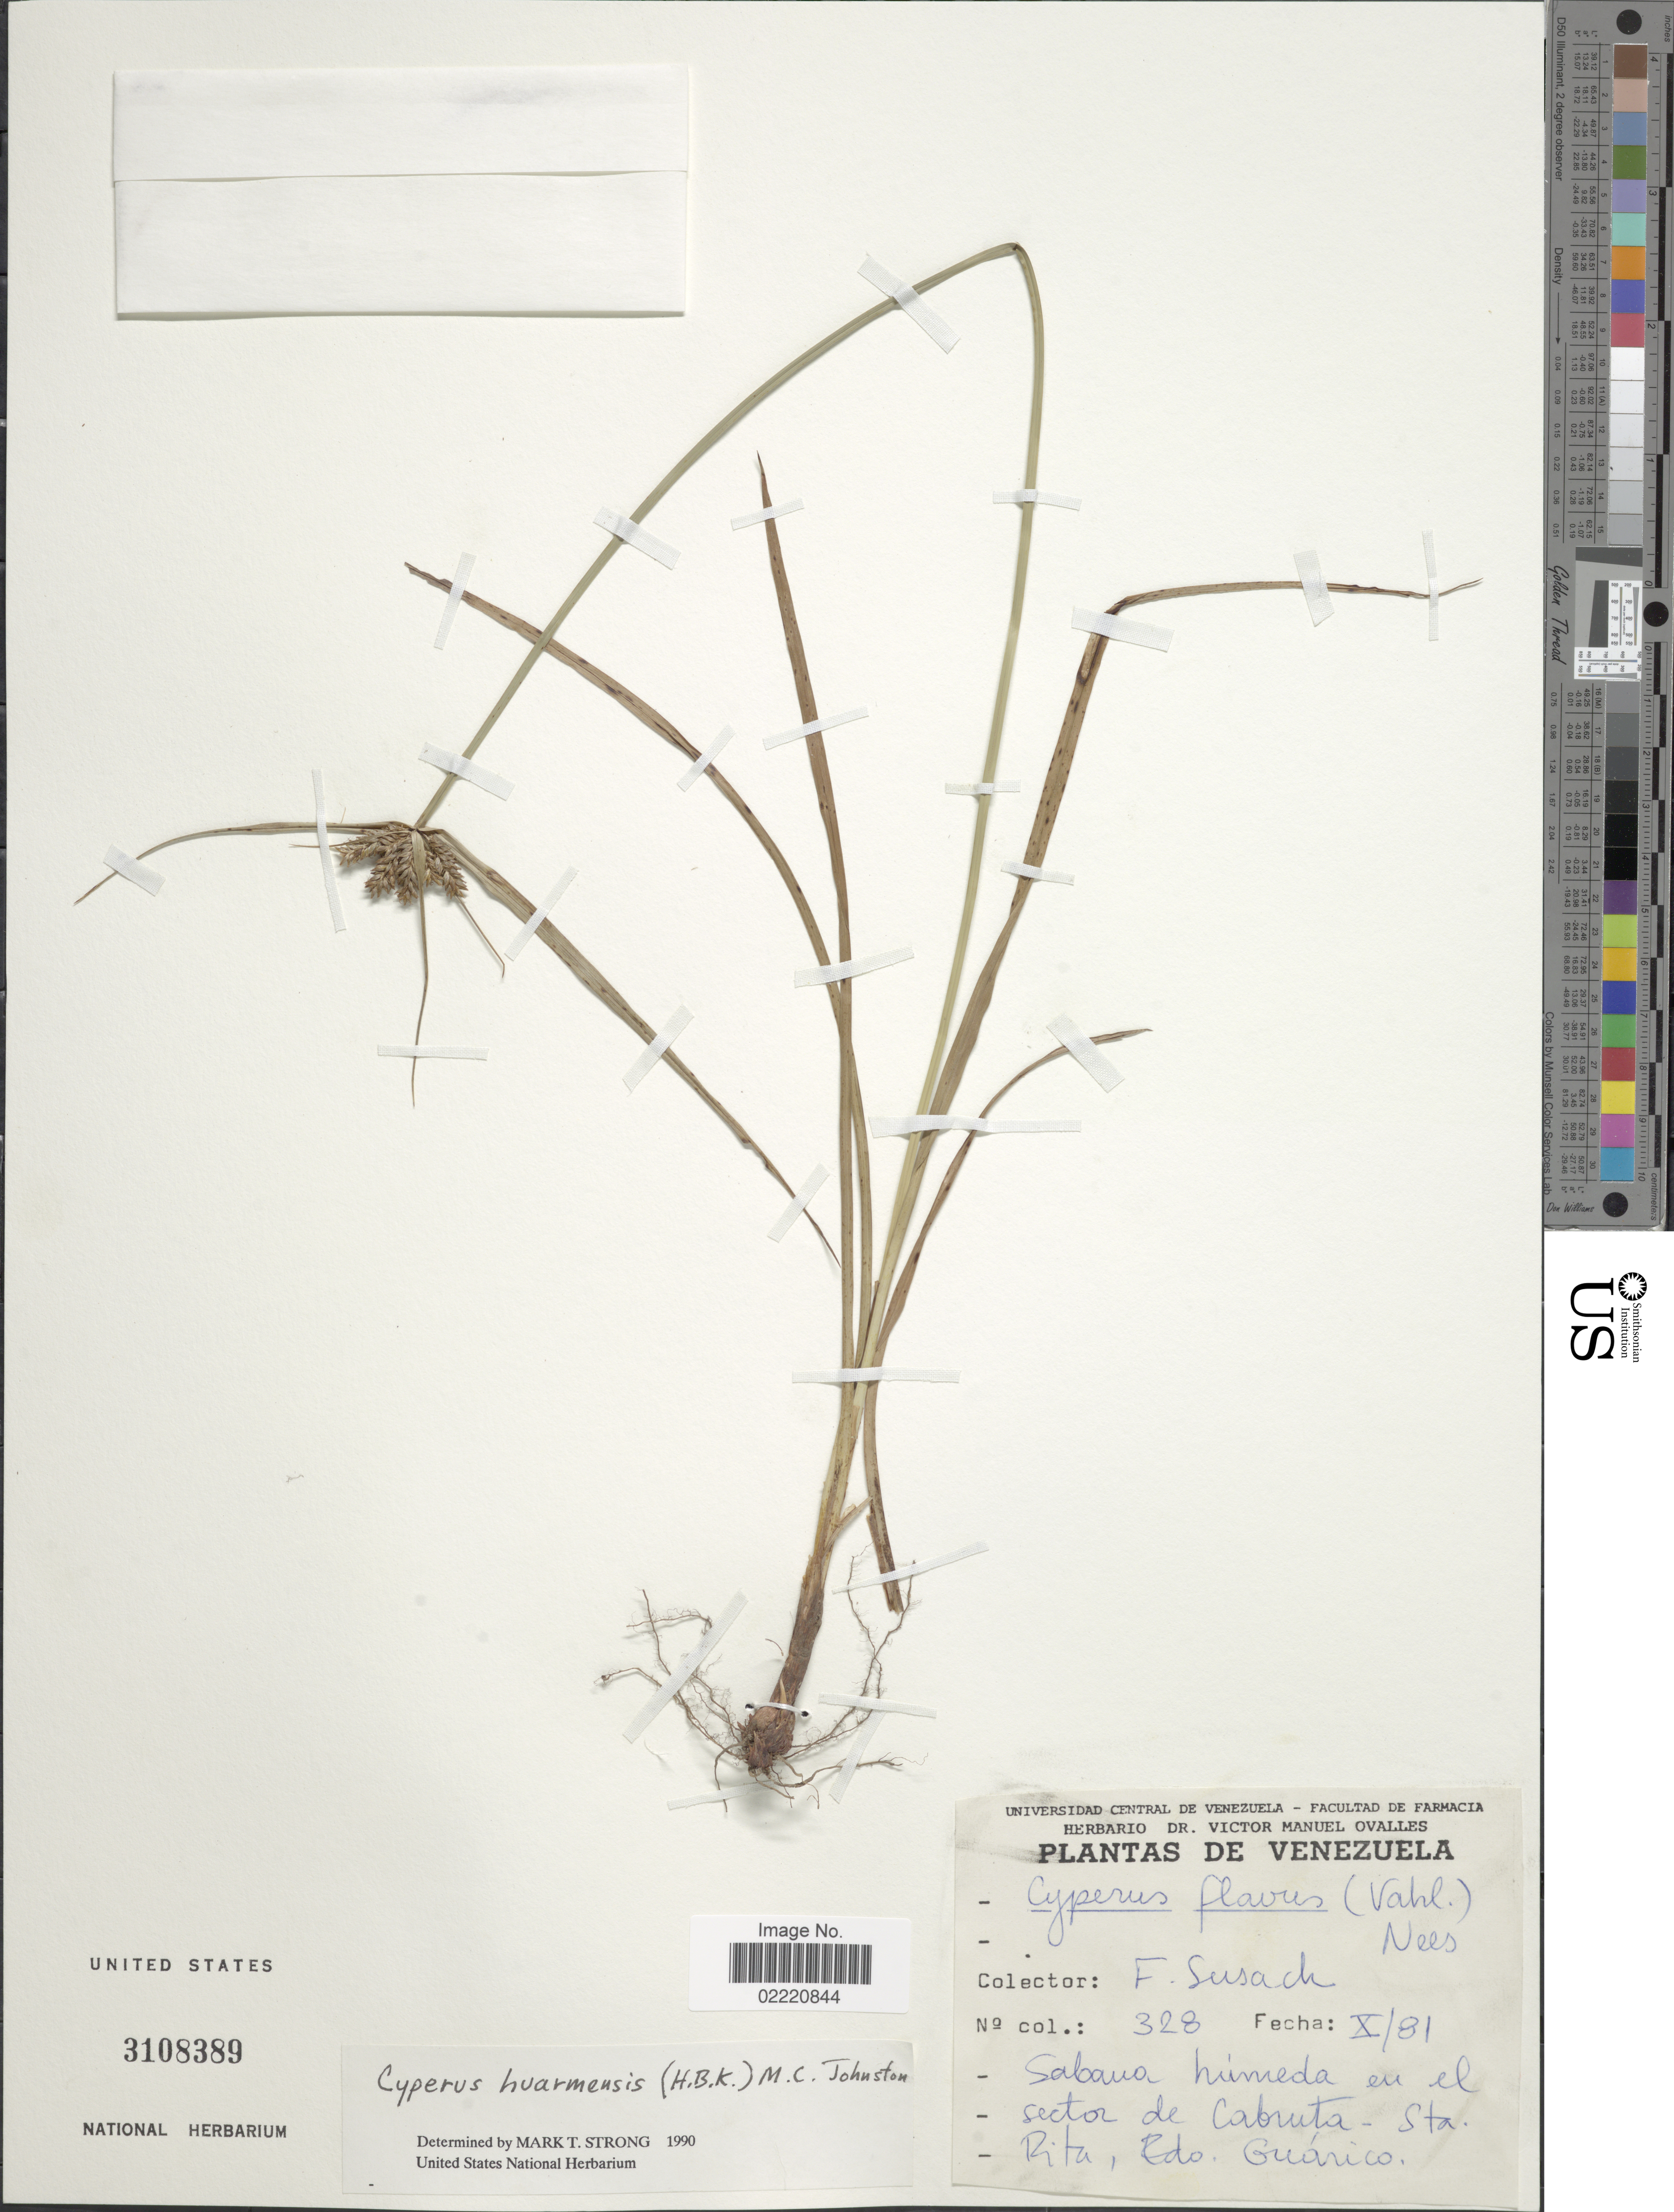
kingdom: Plantae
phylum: Tracheophyta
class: Liliopsida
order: Poales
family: Cyperaceae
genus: Cyperus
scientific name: Cyperus aggregatus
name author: (Willd.) Endl.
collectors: F. Susach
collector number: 328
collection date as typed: Transcribed d/m/y: /10/81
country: Venezuela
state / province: Guárico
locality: Sabana humeda en el sector de Cabruta-Sta Rita.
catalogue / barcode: US 3108389